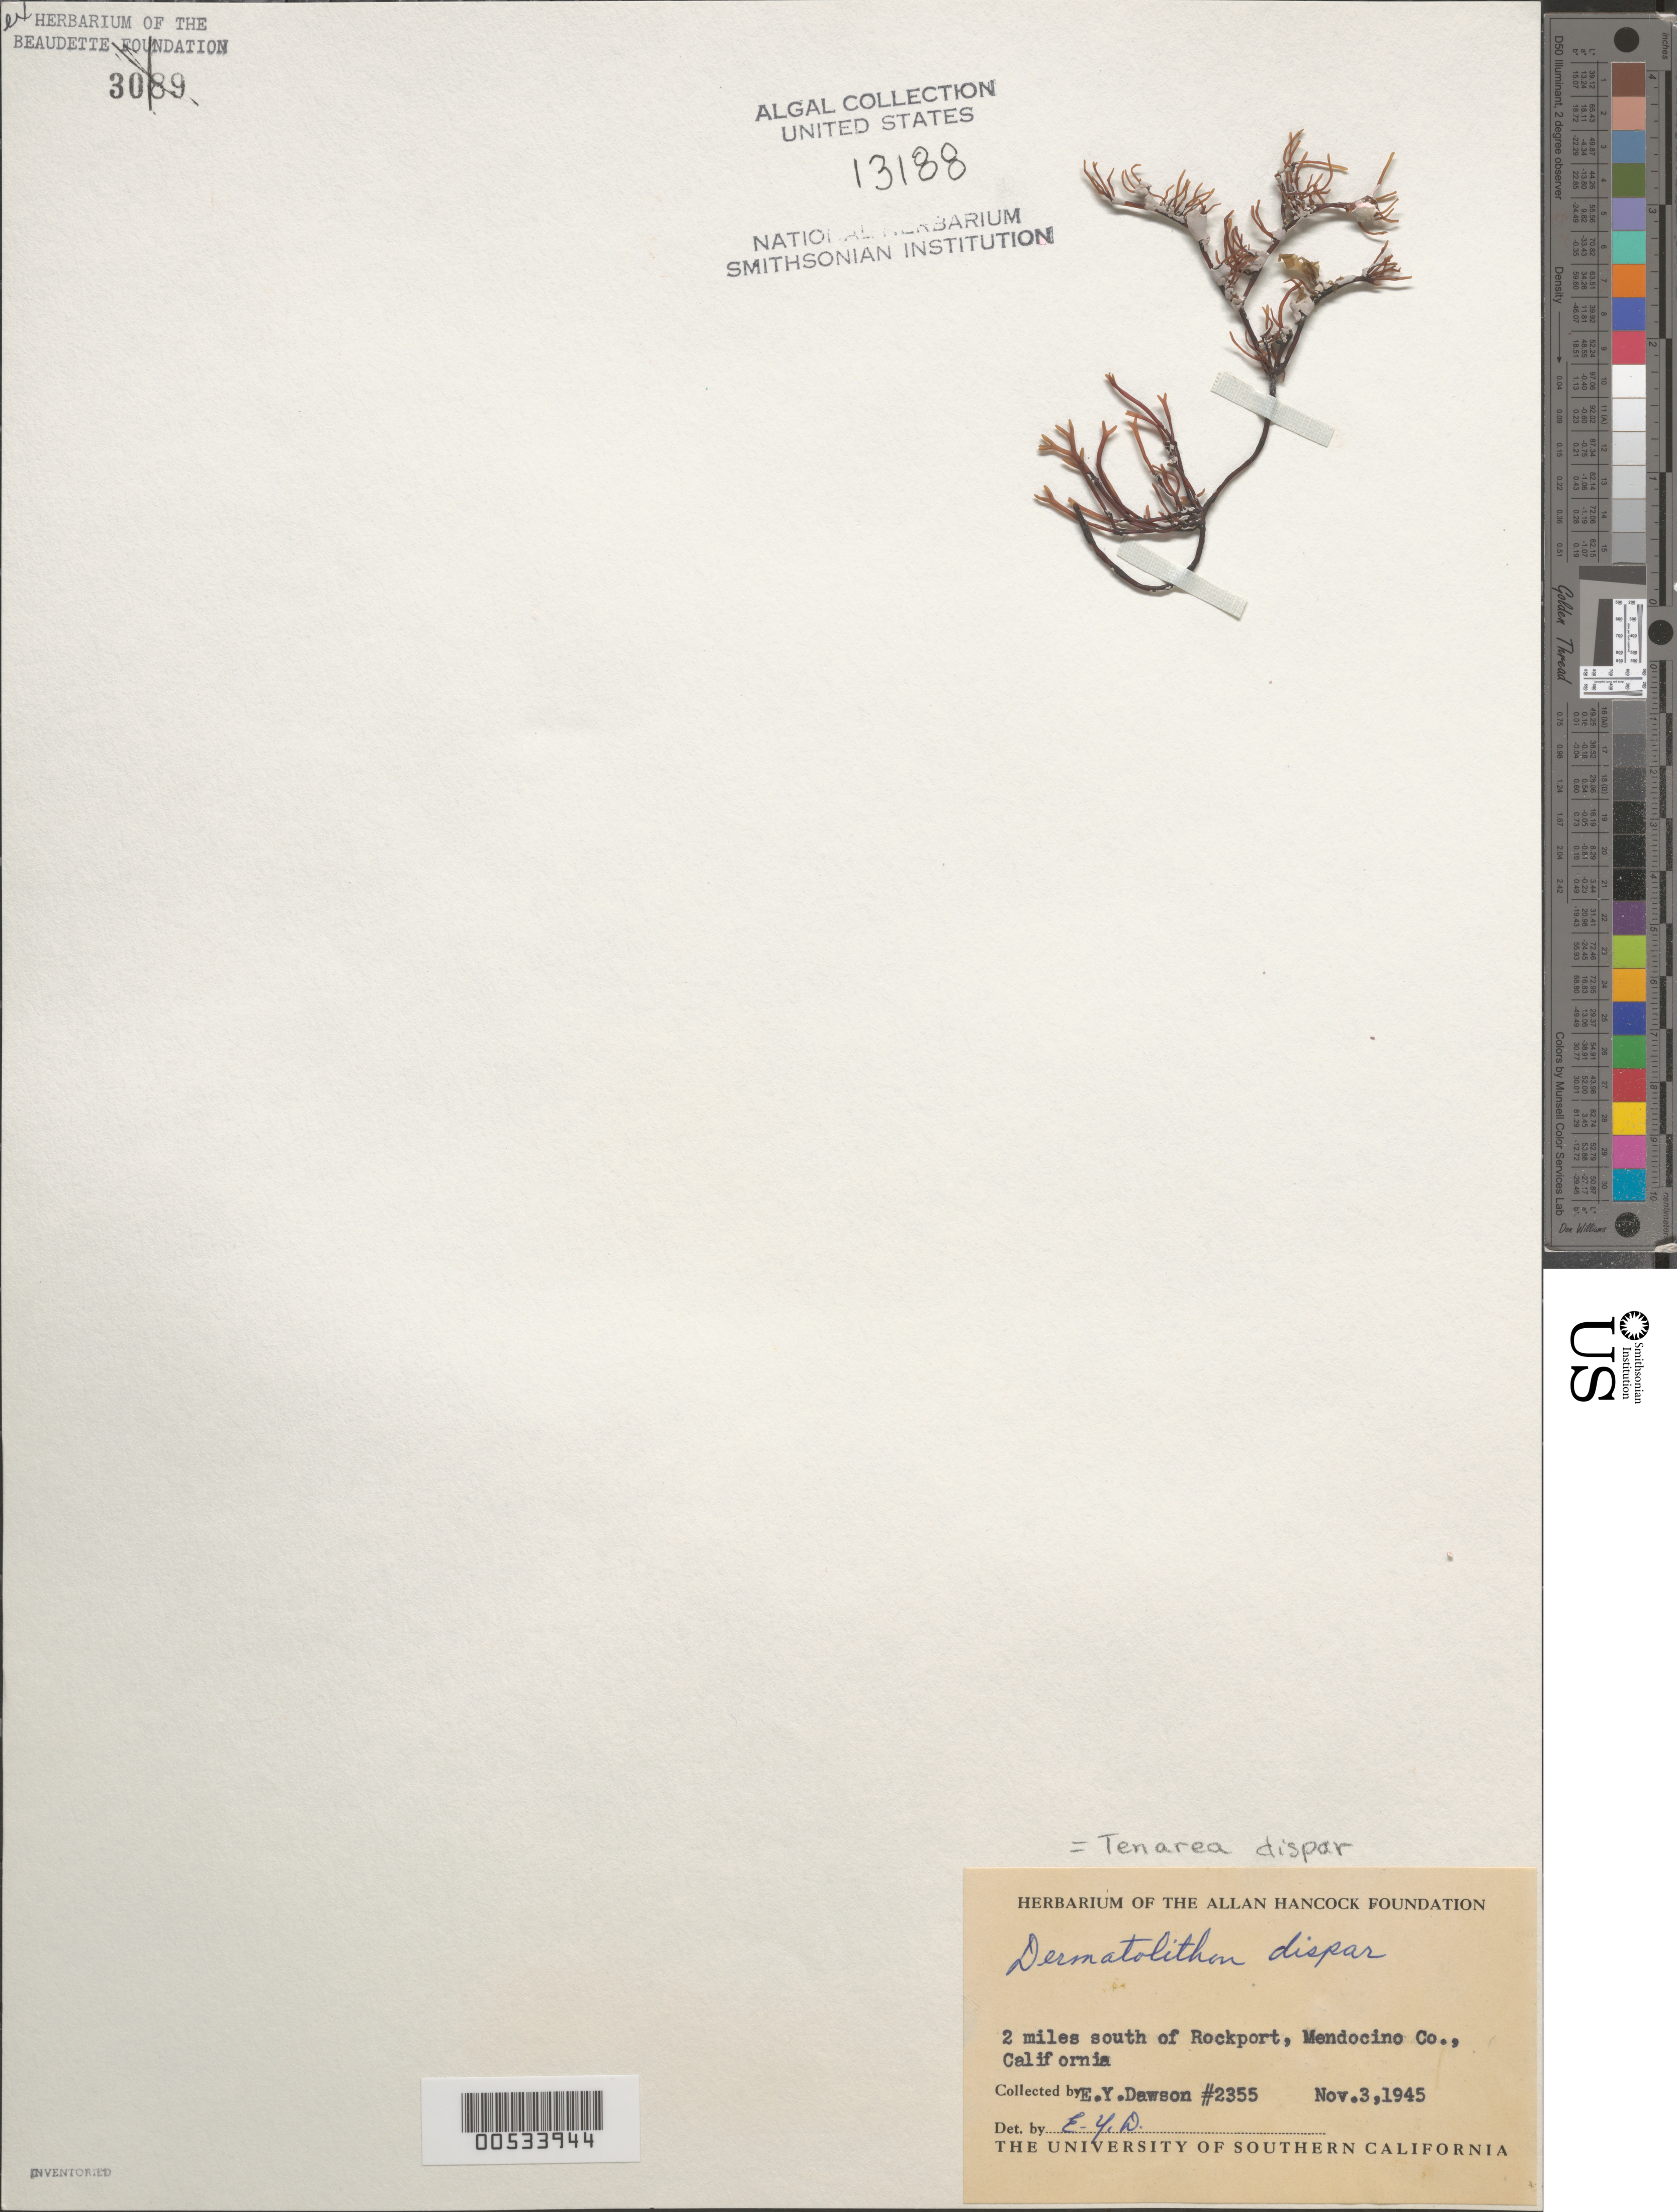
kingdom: Plantae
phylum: Rhodophyta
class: Florideophyceae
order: Corallinales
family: Lithophyllaceae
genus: Lithophyllum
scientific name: Lithophyllum dispar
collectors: E. Y. Dawson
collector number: EYD 2355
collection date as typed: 03 Nov 1945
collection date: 1945-11-03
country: United States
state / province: California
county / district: Mendocino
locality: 2 miles south of Rockport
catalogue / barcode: US 13188